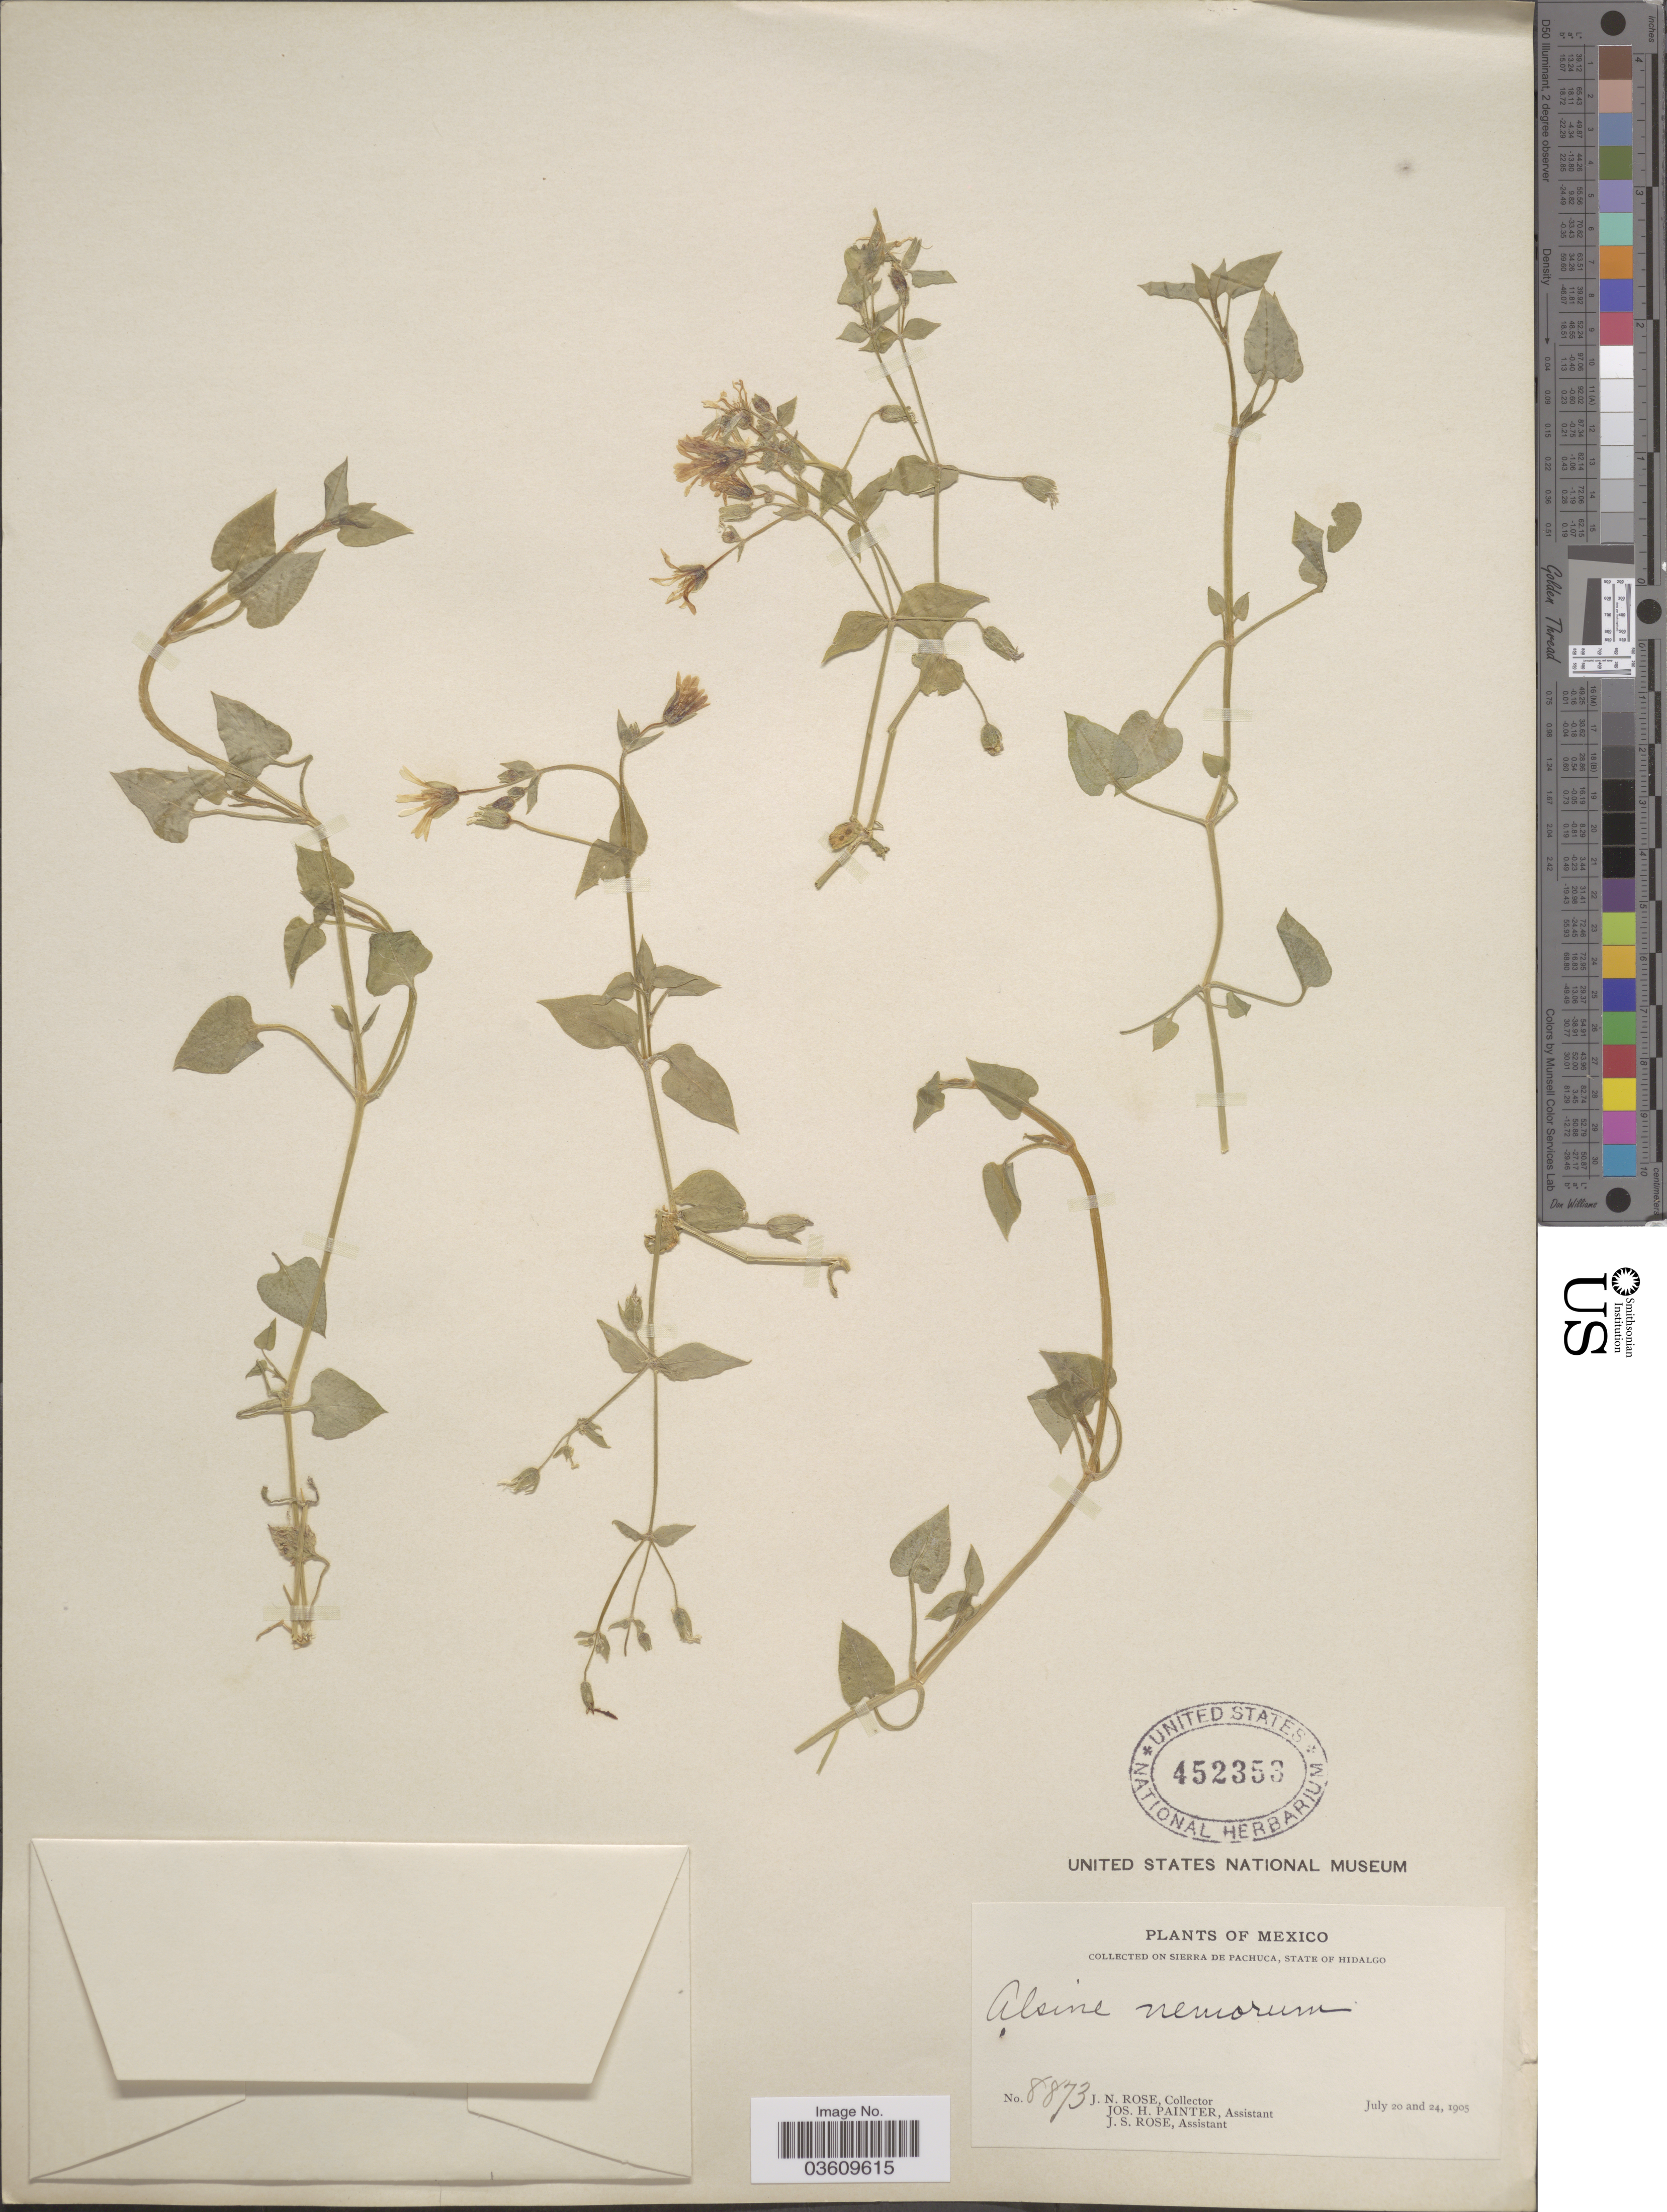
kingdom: Plantae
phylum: Tracheophyta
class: Magnoliopsida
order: Caryophyllales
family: Caryophyllaceae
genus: Stellaria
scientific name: Stellaria cuspidata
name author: Willd. ex Schltdl.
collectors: J. N. Rose, J. H. Painter & J. S. Rose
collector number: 8873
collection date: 1905-07-20/1905-07-24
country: Mexico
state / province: Hidalgo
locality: On Sierra de Pachuca.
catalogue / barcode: US 452353